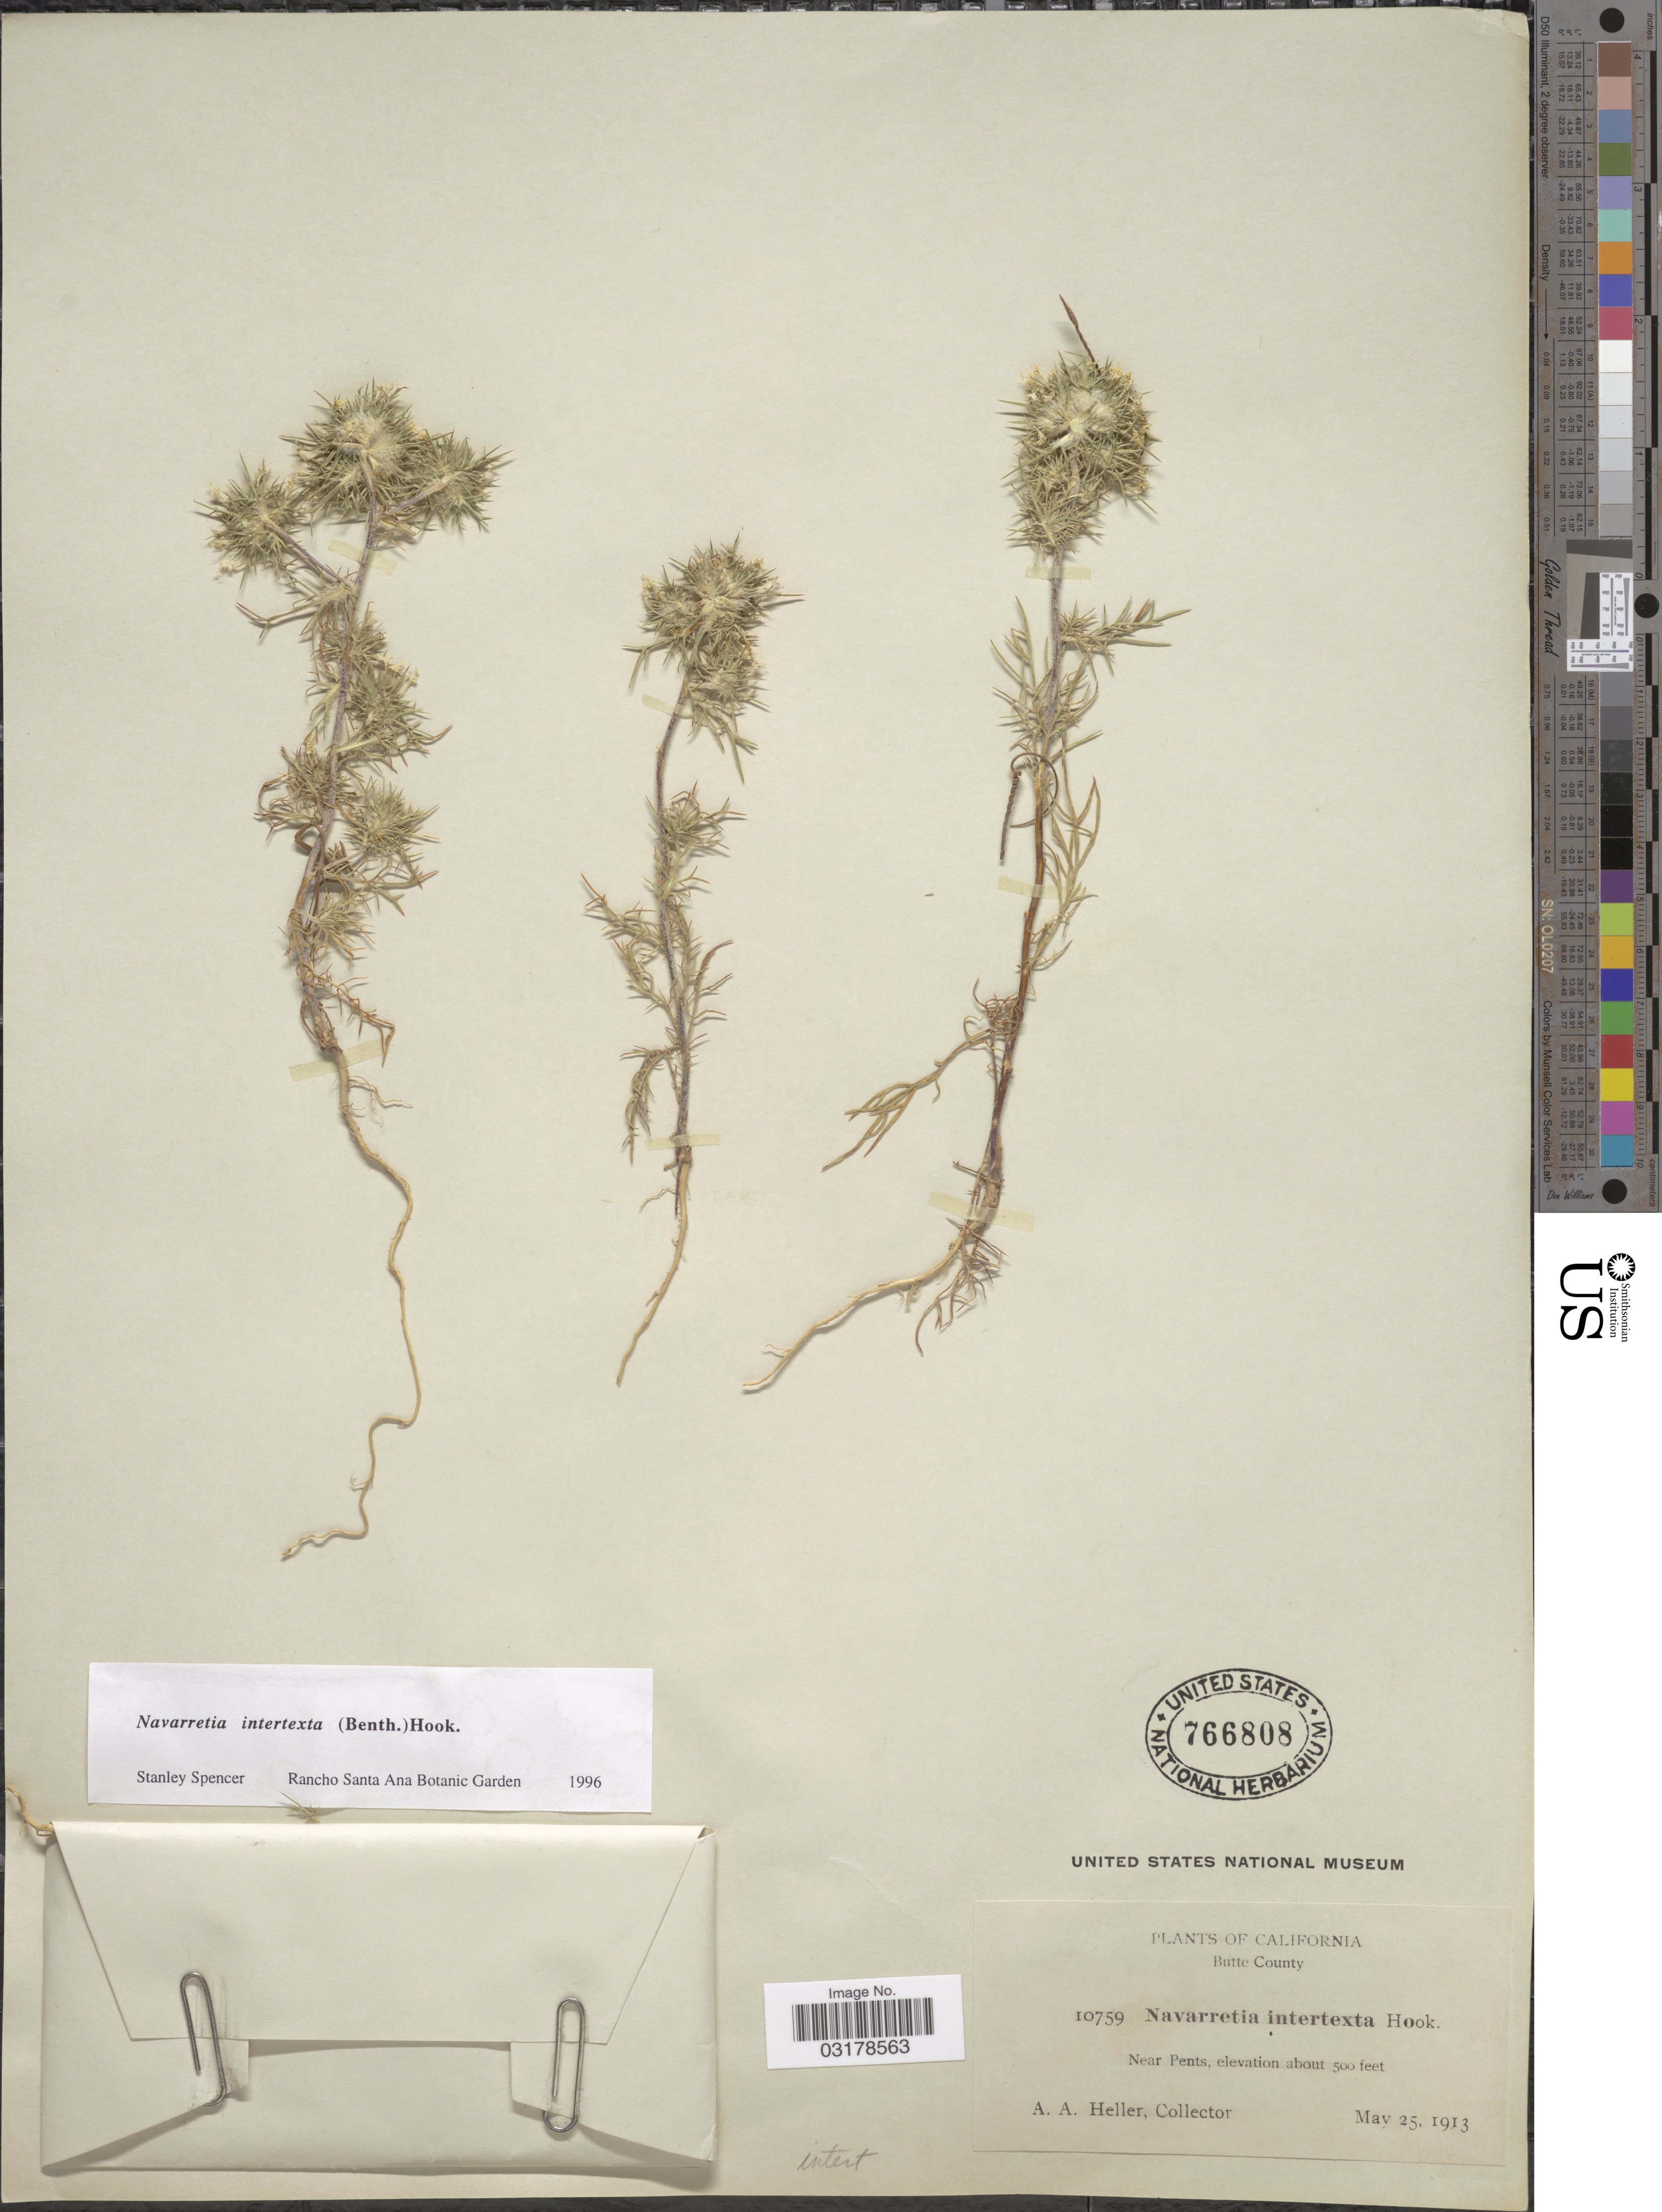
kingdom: Plantae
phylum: Tracheophyta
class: Magnoliopsida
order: Ericales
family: Polemoniaceae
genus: Navarretia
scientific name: Navarretia intertexta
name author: (Benth.) Hook.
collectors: A. A. Heller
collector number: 10759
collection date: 1913-05-25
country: United States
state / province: California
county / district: Butte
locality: Butte County. Near Pents.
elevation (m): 152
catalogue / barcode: US 766808